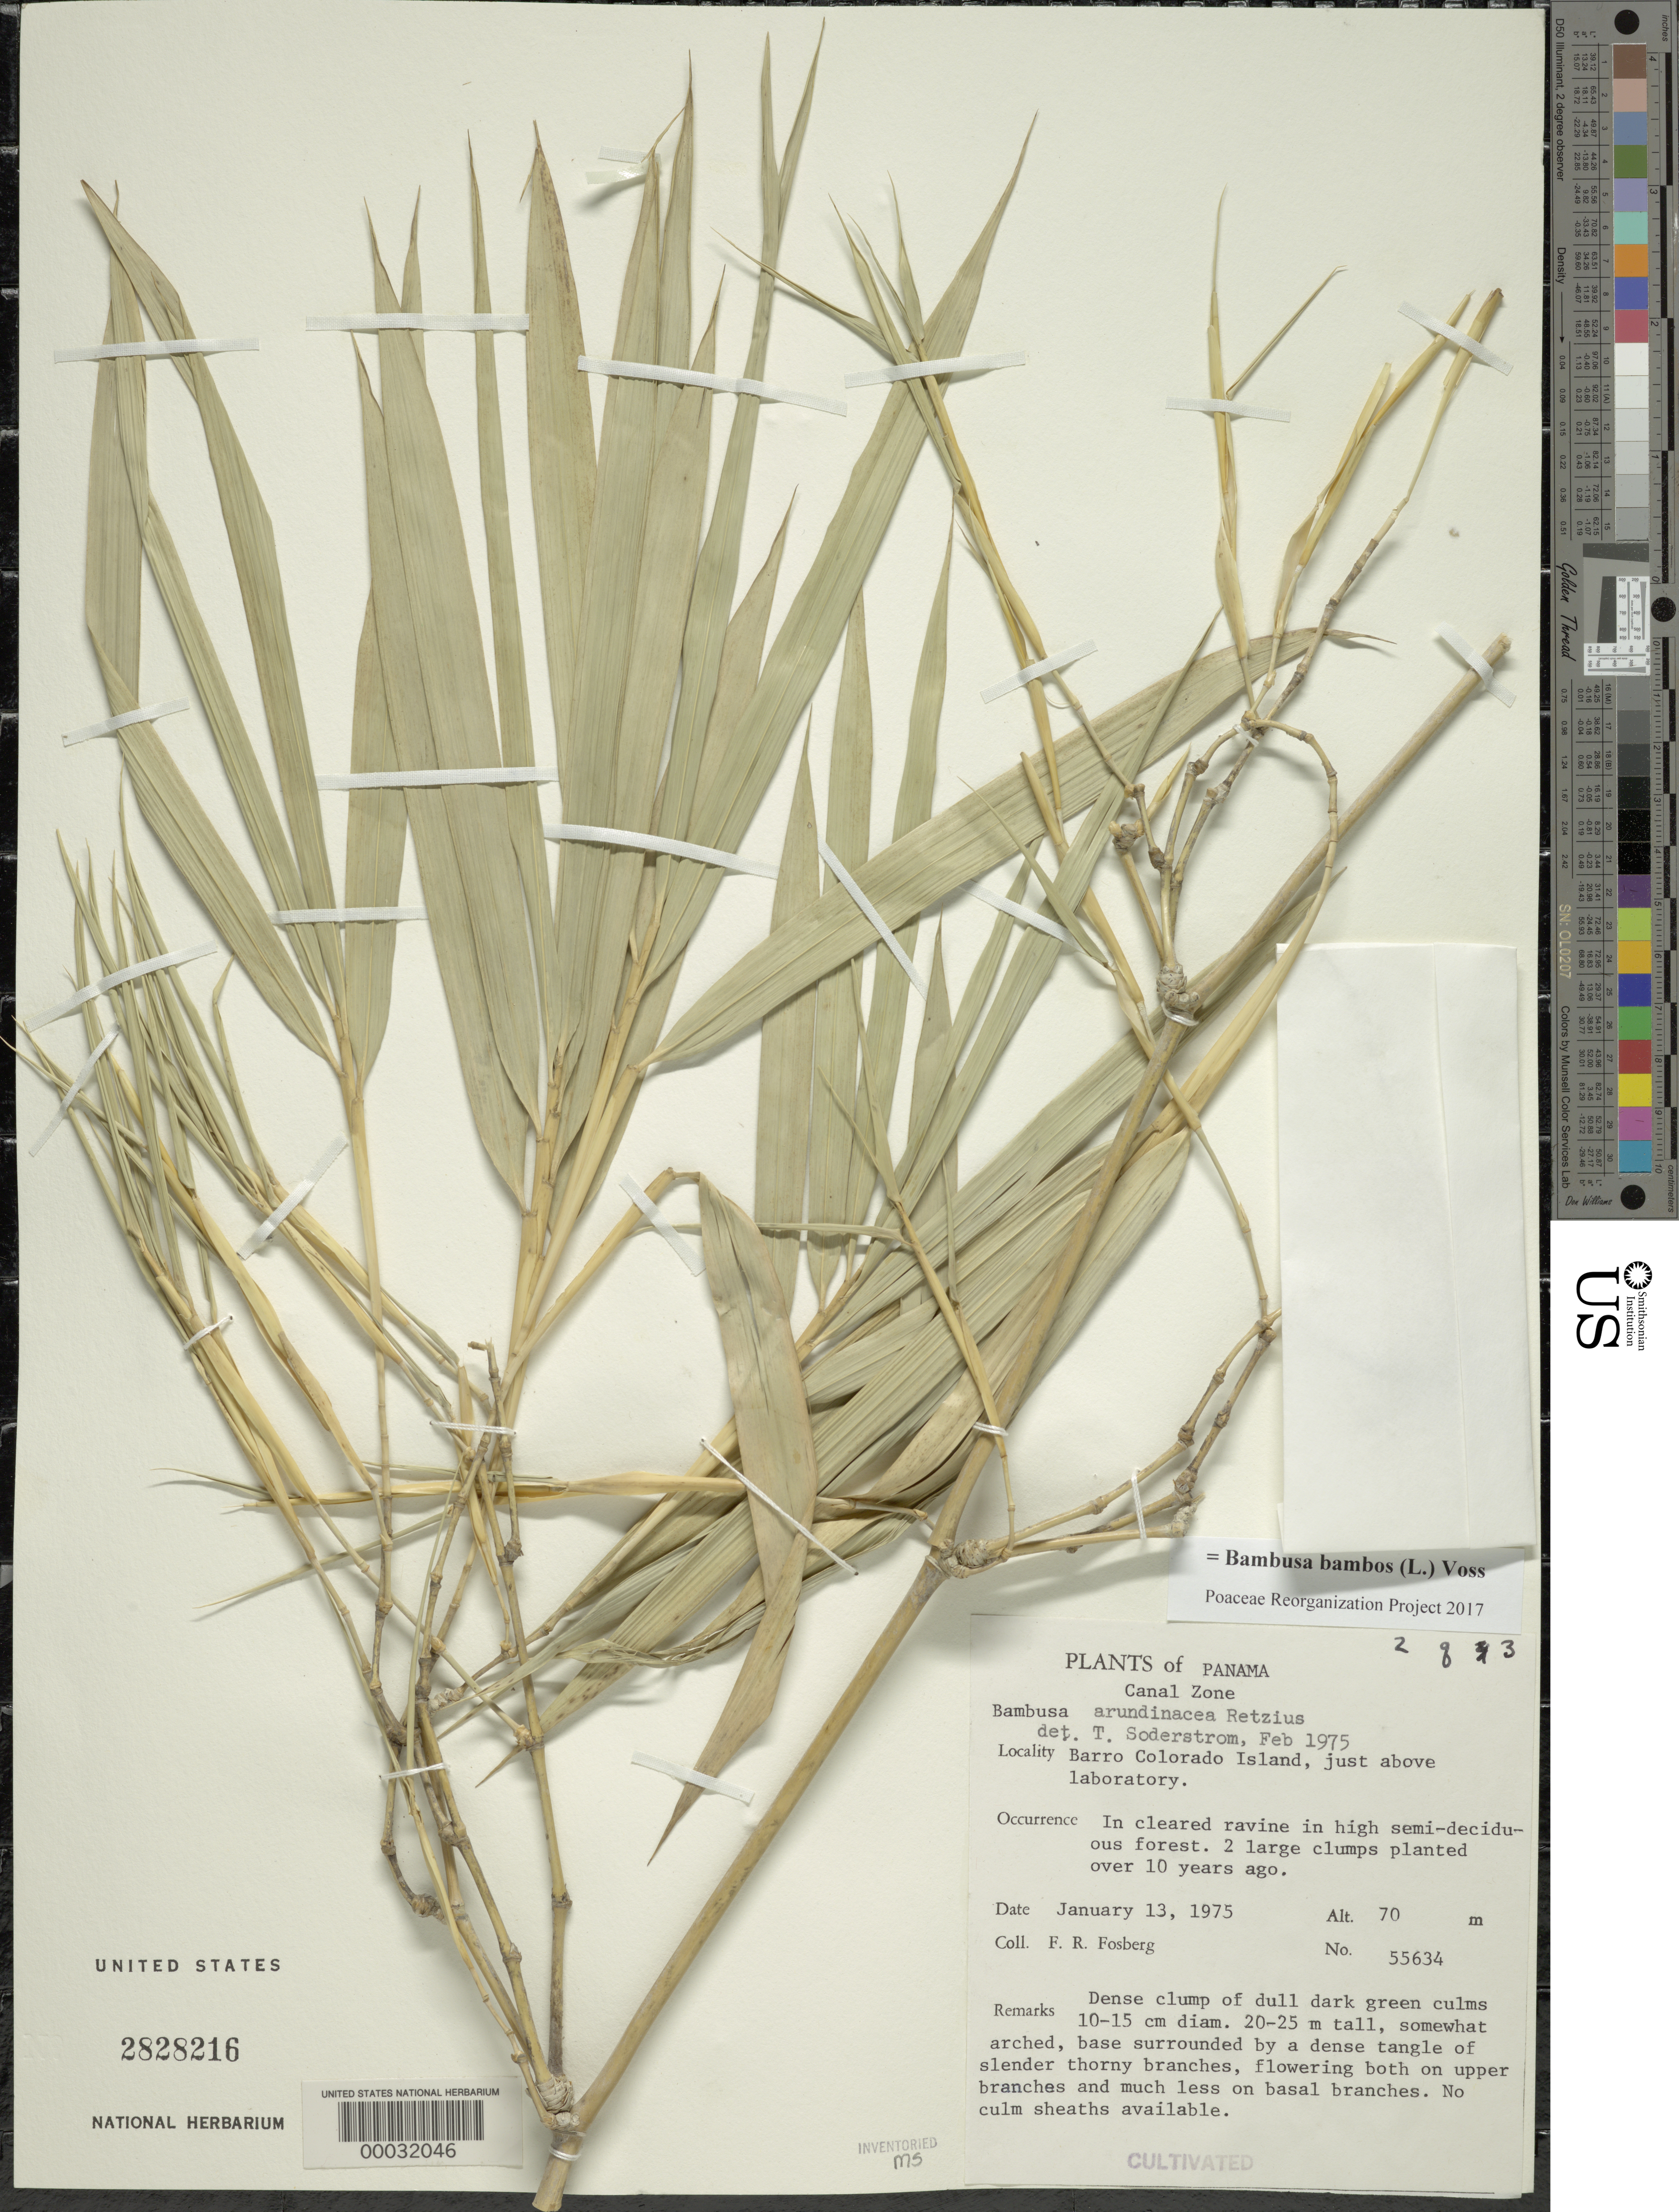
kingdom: Plantae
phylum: Tracheophyta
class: Liliopsida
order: Poales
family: Poaceae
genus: Bambusa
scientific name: Bambusa bambos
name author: (L.) Voss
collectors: F. R. Fosberg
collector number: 55634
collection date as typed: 13 Jan 1975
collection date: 1975-01-13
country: Panama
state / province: Panamá Oeste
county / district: Canal Zone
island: Barro Colorado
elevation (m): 70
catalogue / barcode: US 2828216